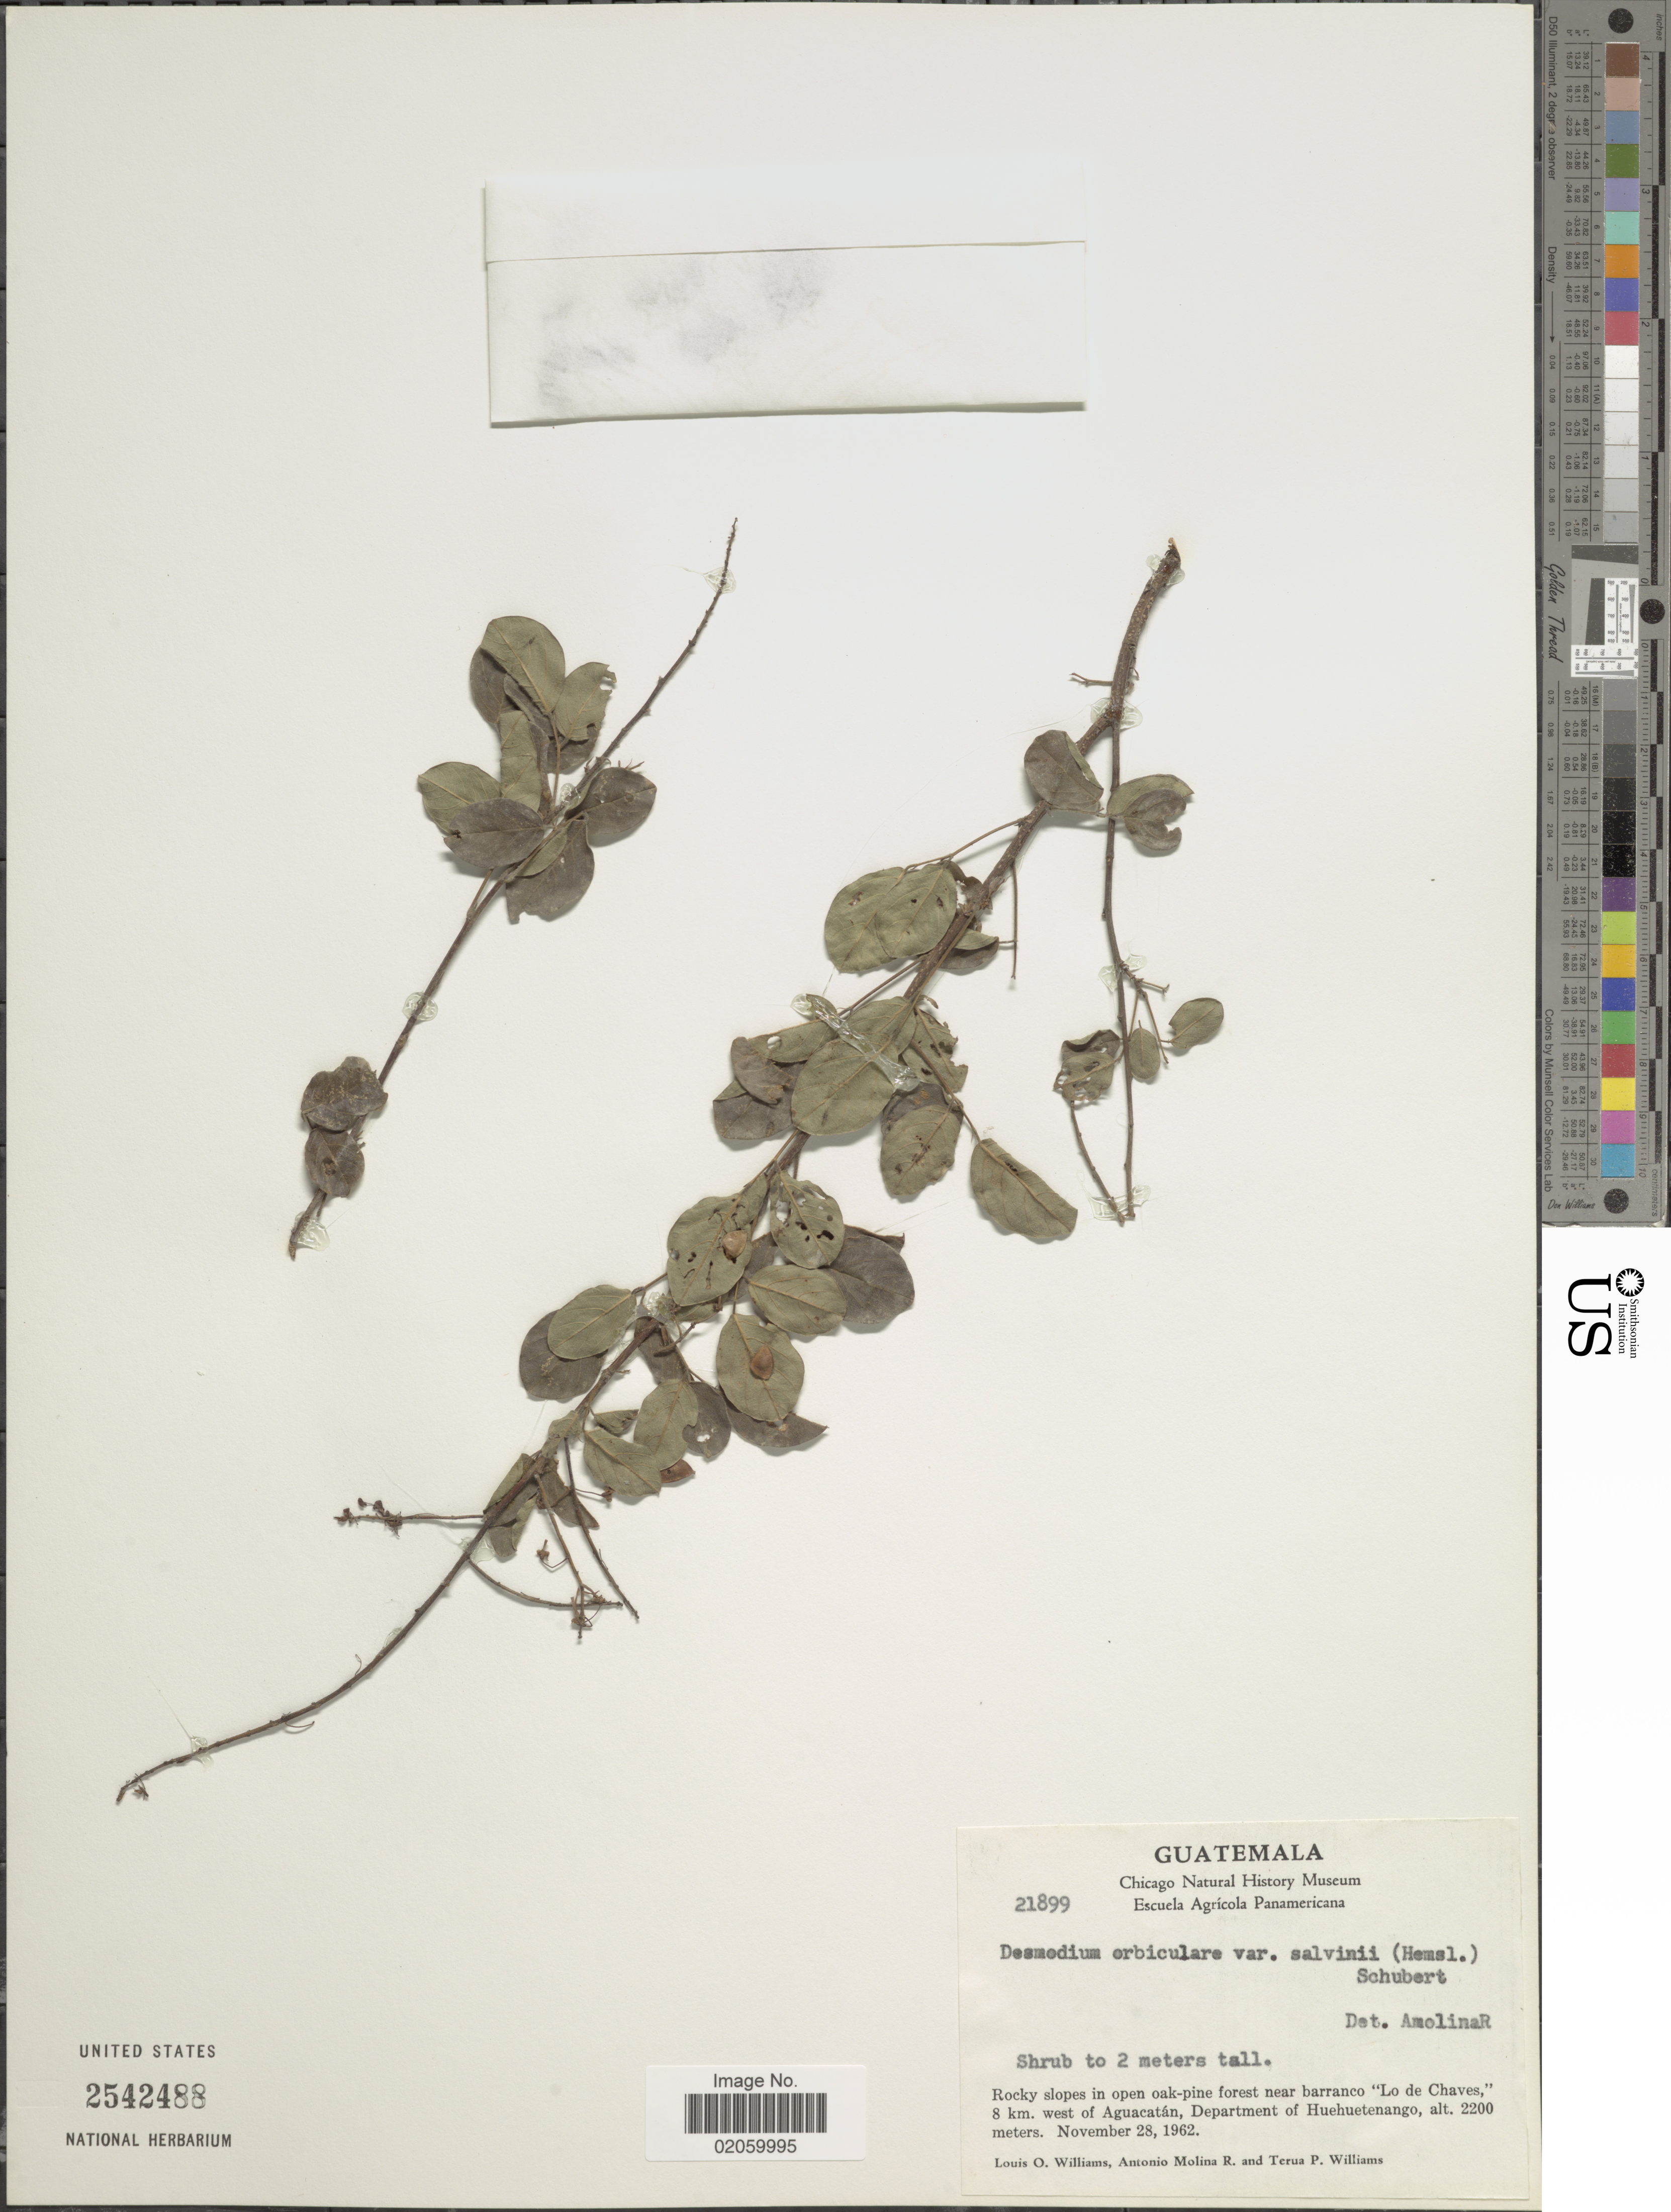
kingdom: Plantae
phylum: Tracheophyta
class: Magnoliopsida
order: Fabales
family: Fabaceae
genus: Desmodium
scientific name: Desmodium orbiculare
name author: Schltdl.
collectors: L. O. Williams, A. Molina R. & T. P. Williams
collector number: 21899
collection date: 1962-11-28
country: Guatemala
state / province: Huehuetenango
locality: Forest near barranco "Lo de Chaves" 8 km. west of Aguacatan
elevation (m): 2200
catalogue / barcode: US 2542488